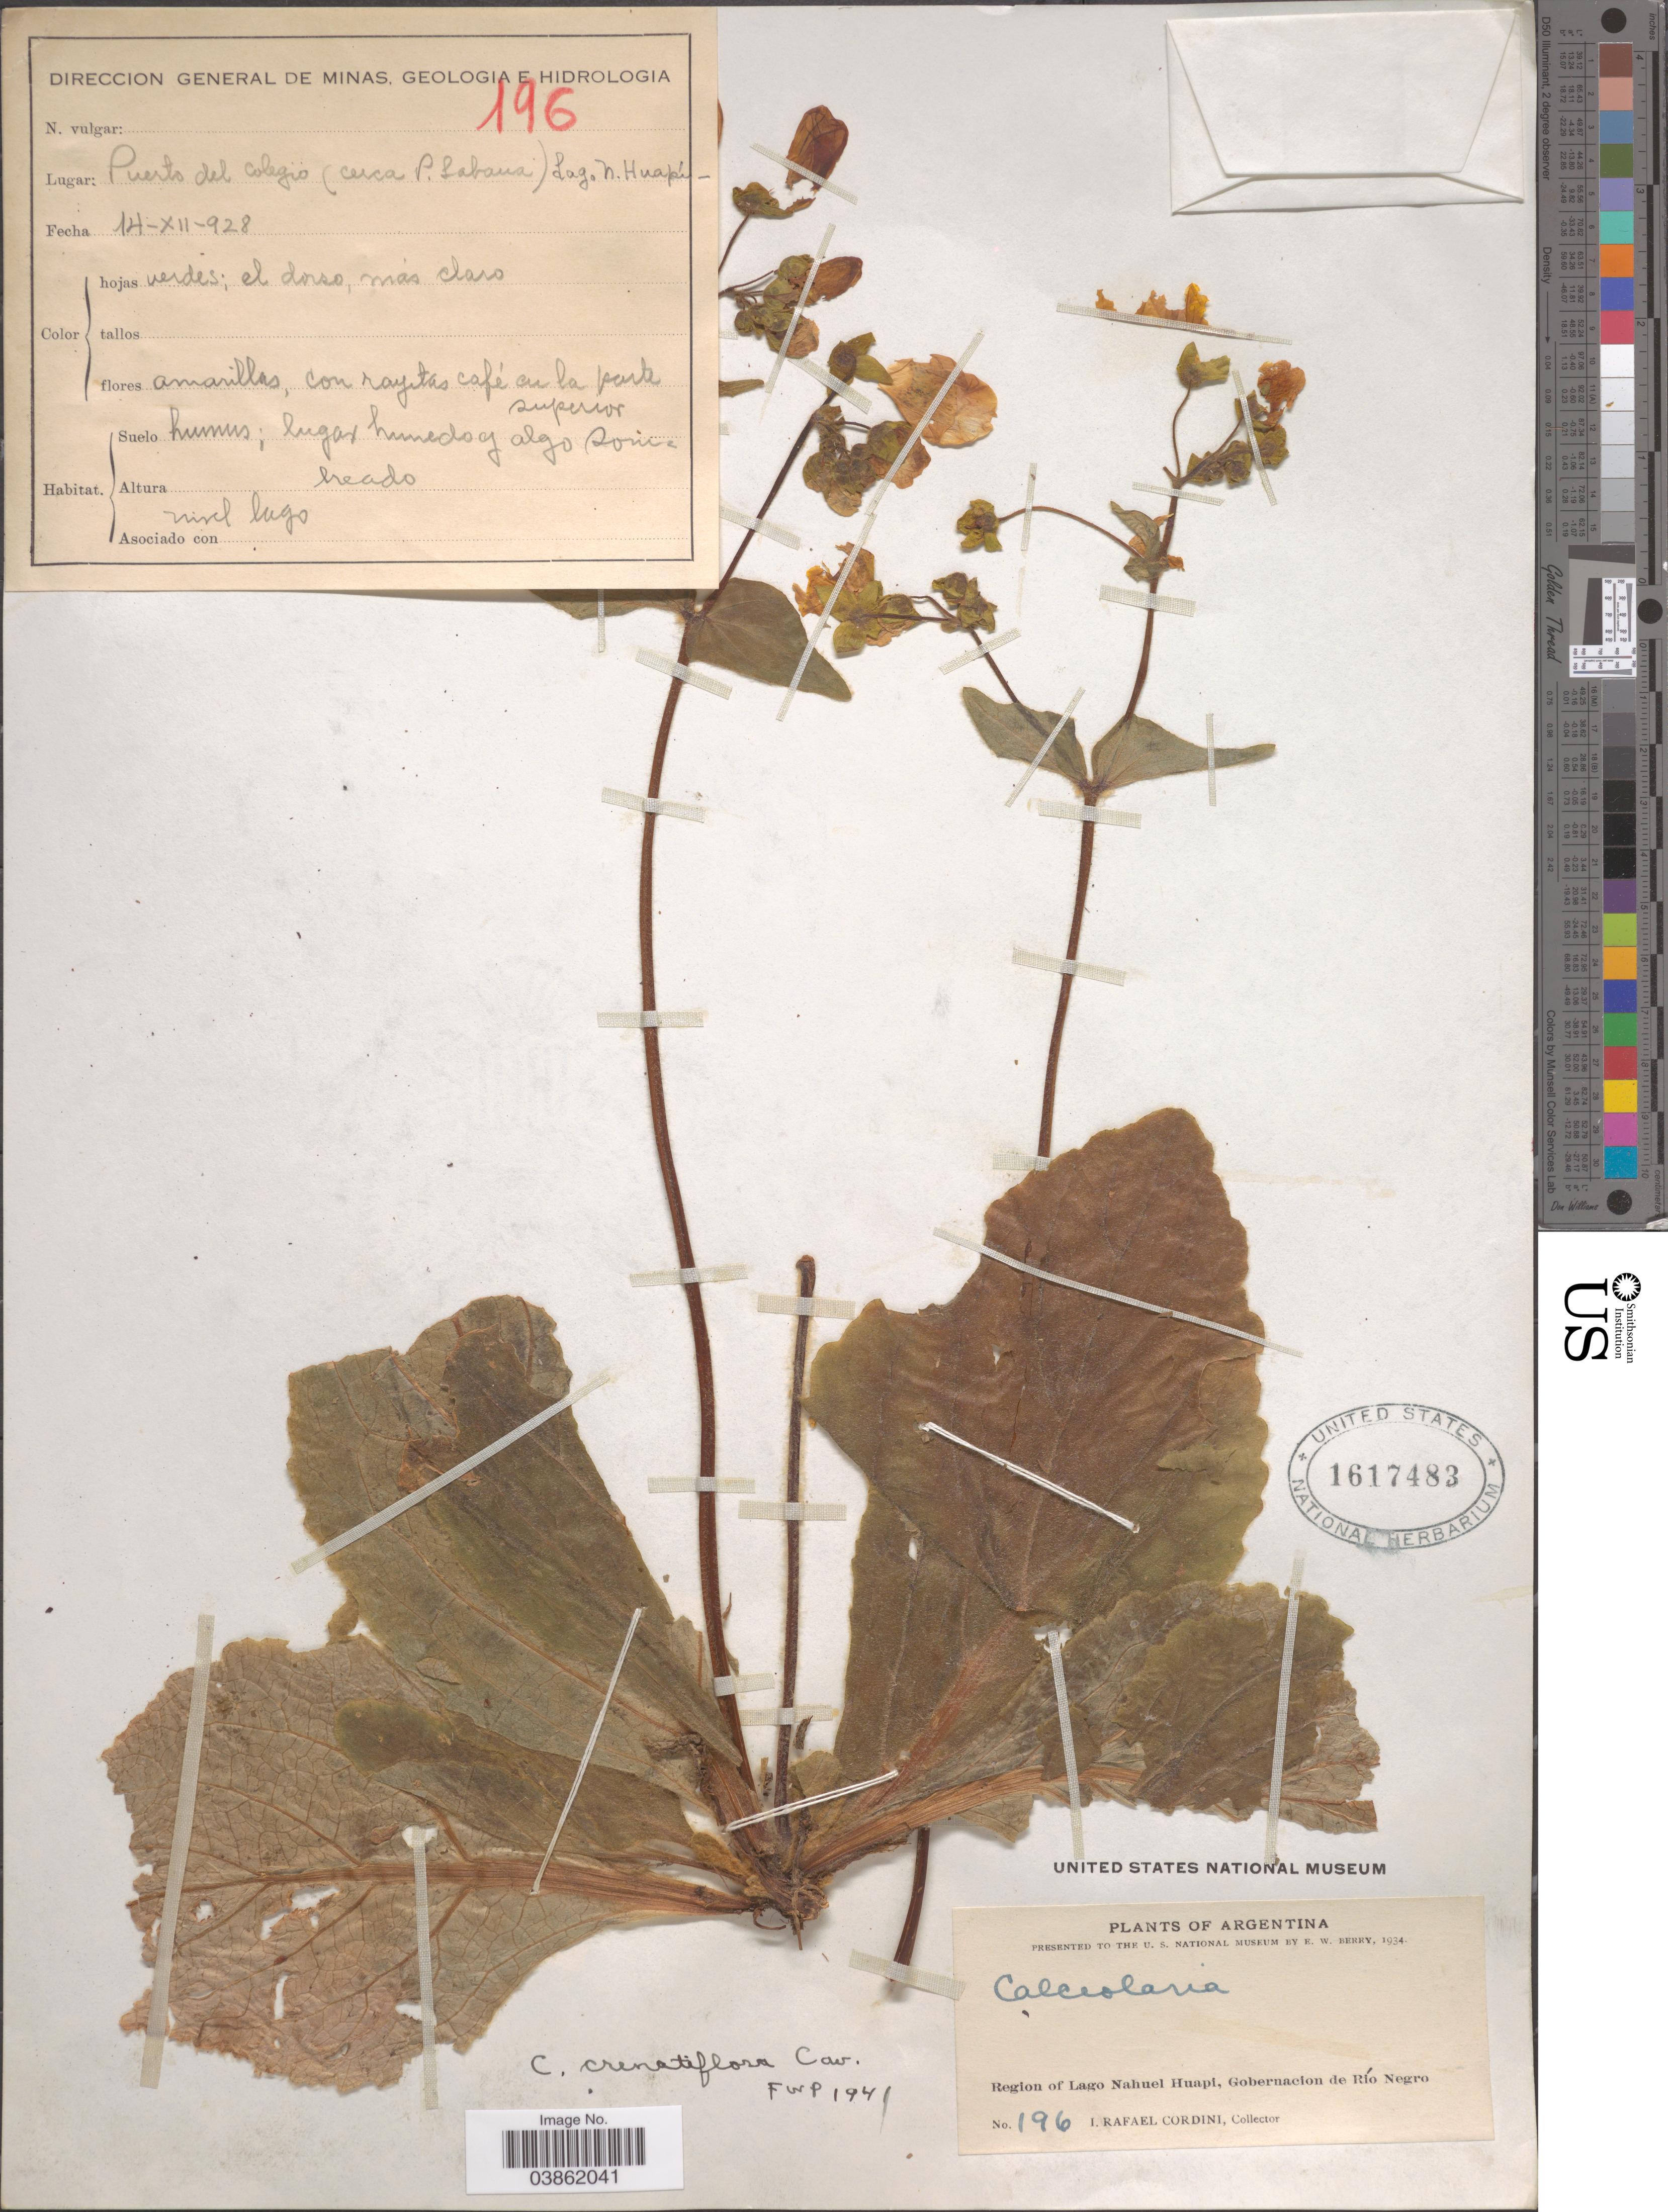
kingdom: Plantae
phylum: Tracheophyta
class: Magnoliopsida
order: Lamiales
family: Calceolariaceae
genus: Calceolaria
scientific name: Calceolaria crenatiflora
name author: Cav.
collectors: I. Cordini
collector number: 196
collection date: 1928-12-14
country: Argentina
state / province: Rio Negro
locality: Puerto del colegio (cerca P. Sabana [interpreted]). Region of Lago Nahuel Huapi, Gobernacion de Río Negro.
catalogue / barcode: US 1617483